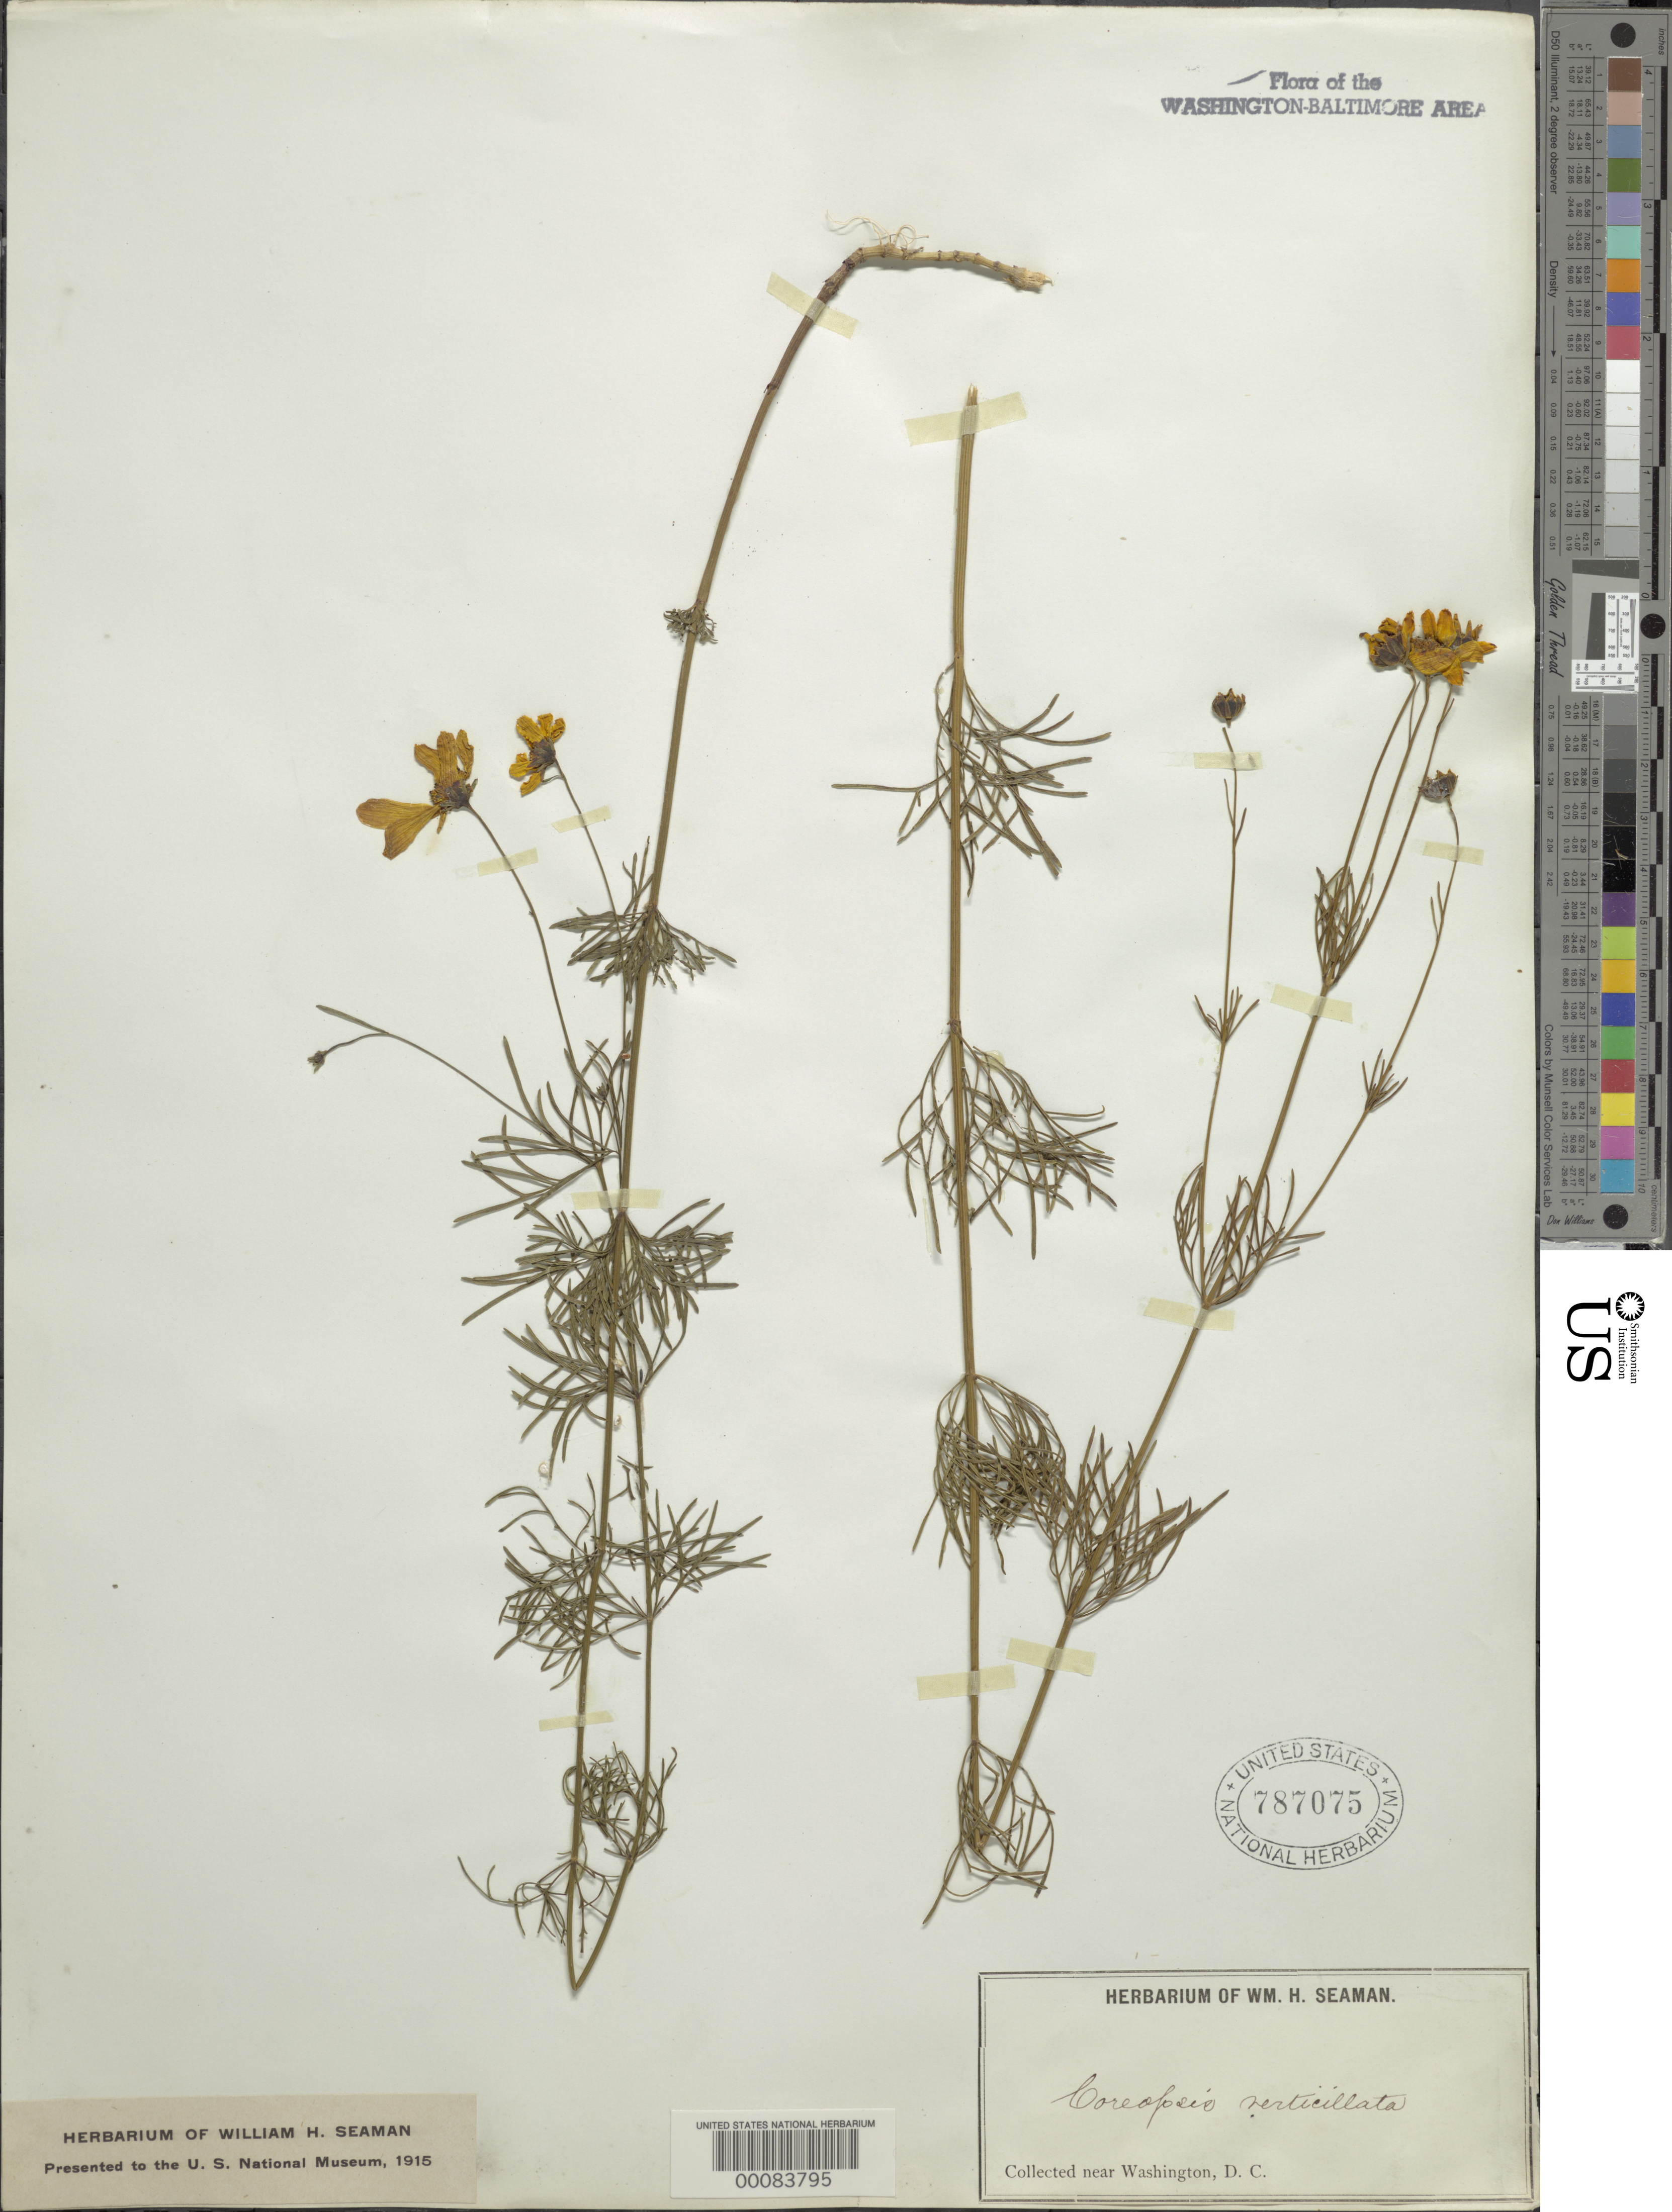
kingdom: Plantae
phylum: Tracheophyta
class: Magnoliopsida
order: Asterales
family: Asteraceae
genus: Coreopsis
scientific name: Coreopsis verticillata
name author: L.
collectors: W. Seaman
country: United States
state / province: District of Columbia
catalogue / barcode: US 787075